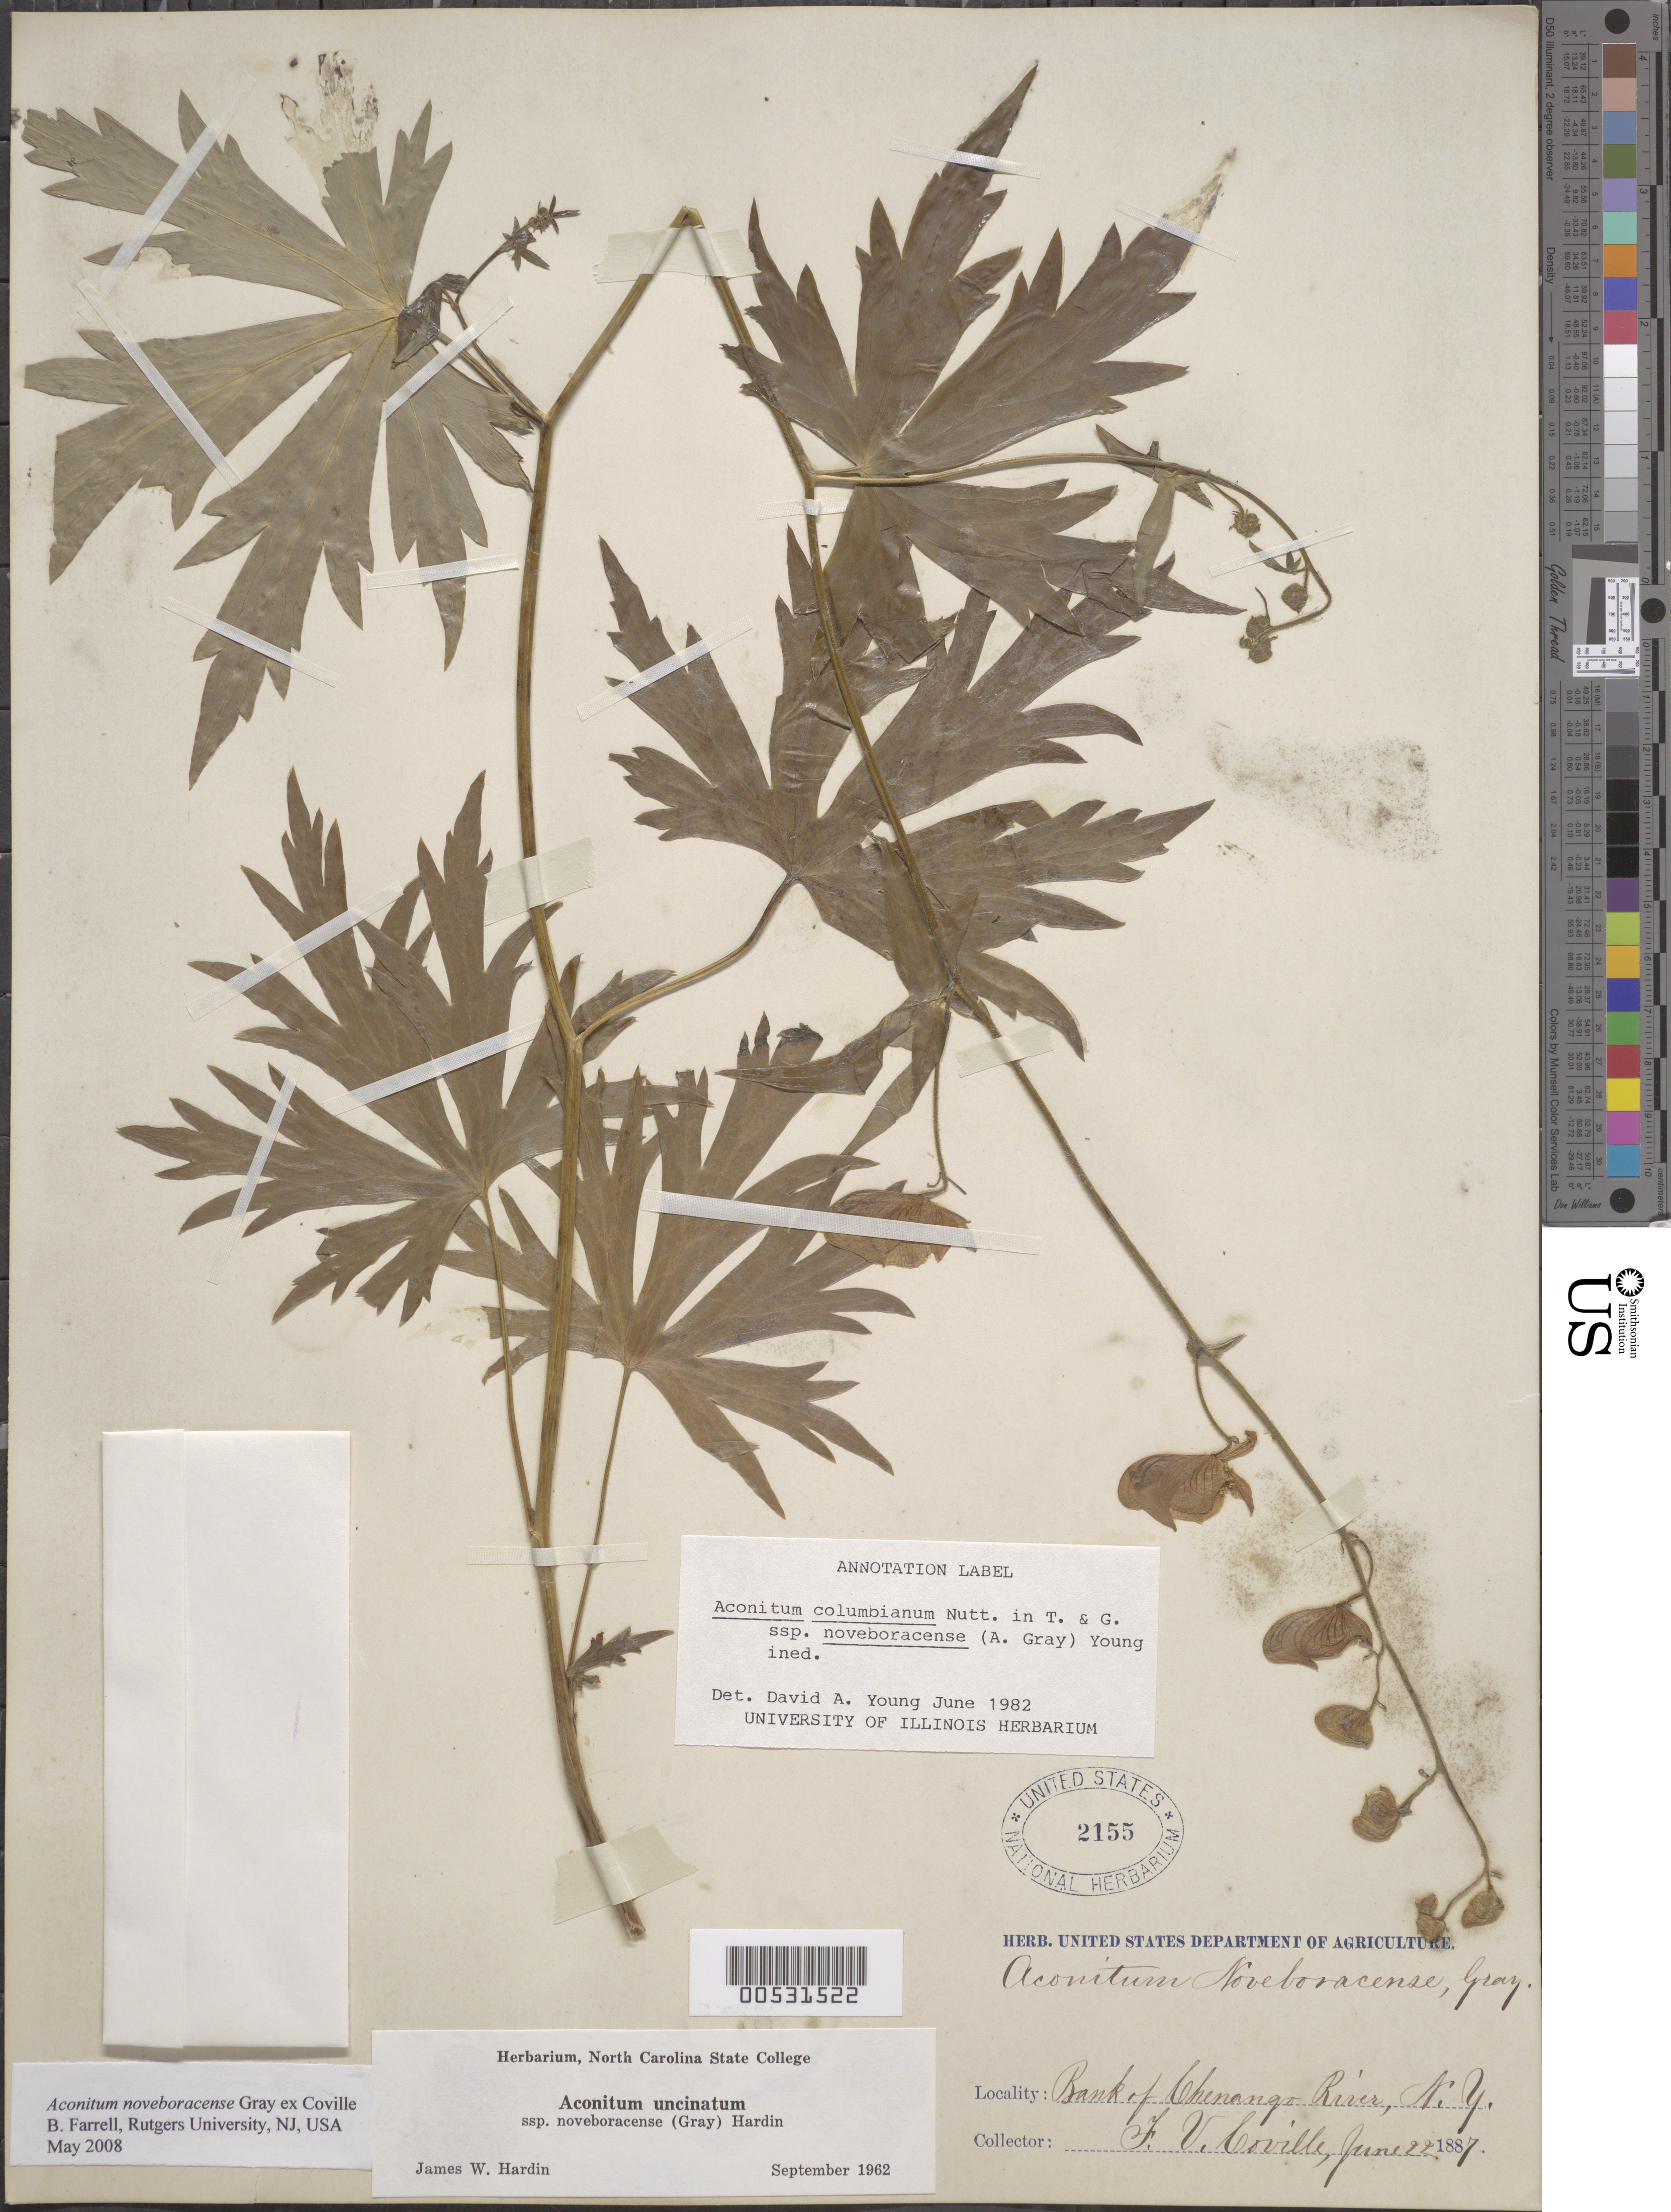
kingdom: Plantae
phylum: Tracheophyta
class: Magnoliopsida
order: Ranunculales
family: Ranunculaceae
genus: Aconitum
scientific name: Aconitum noveboracense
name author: A. Gray ex Coville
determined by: Young, D. A.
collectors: F. V. Coville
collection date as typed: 22 Jun 1887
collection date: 1887-06-22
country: United States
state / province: New York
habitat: Bank of Chinango River.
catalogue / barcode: US 2155